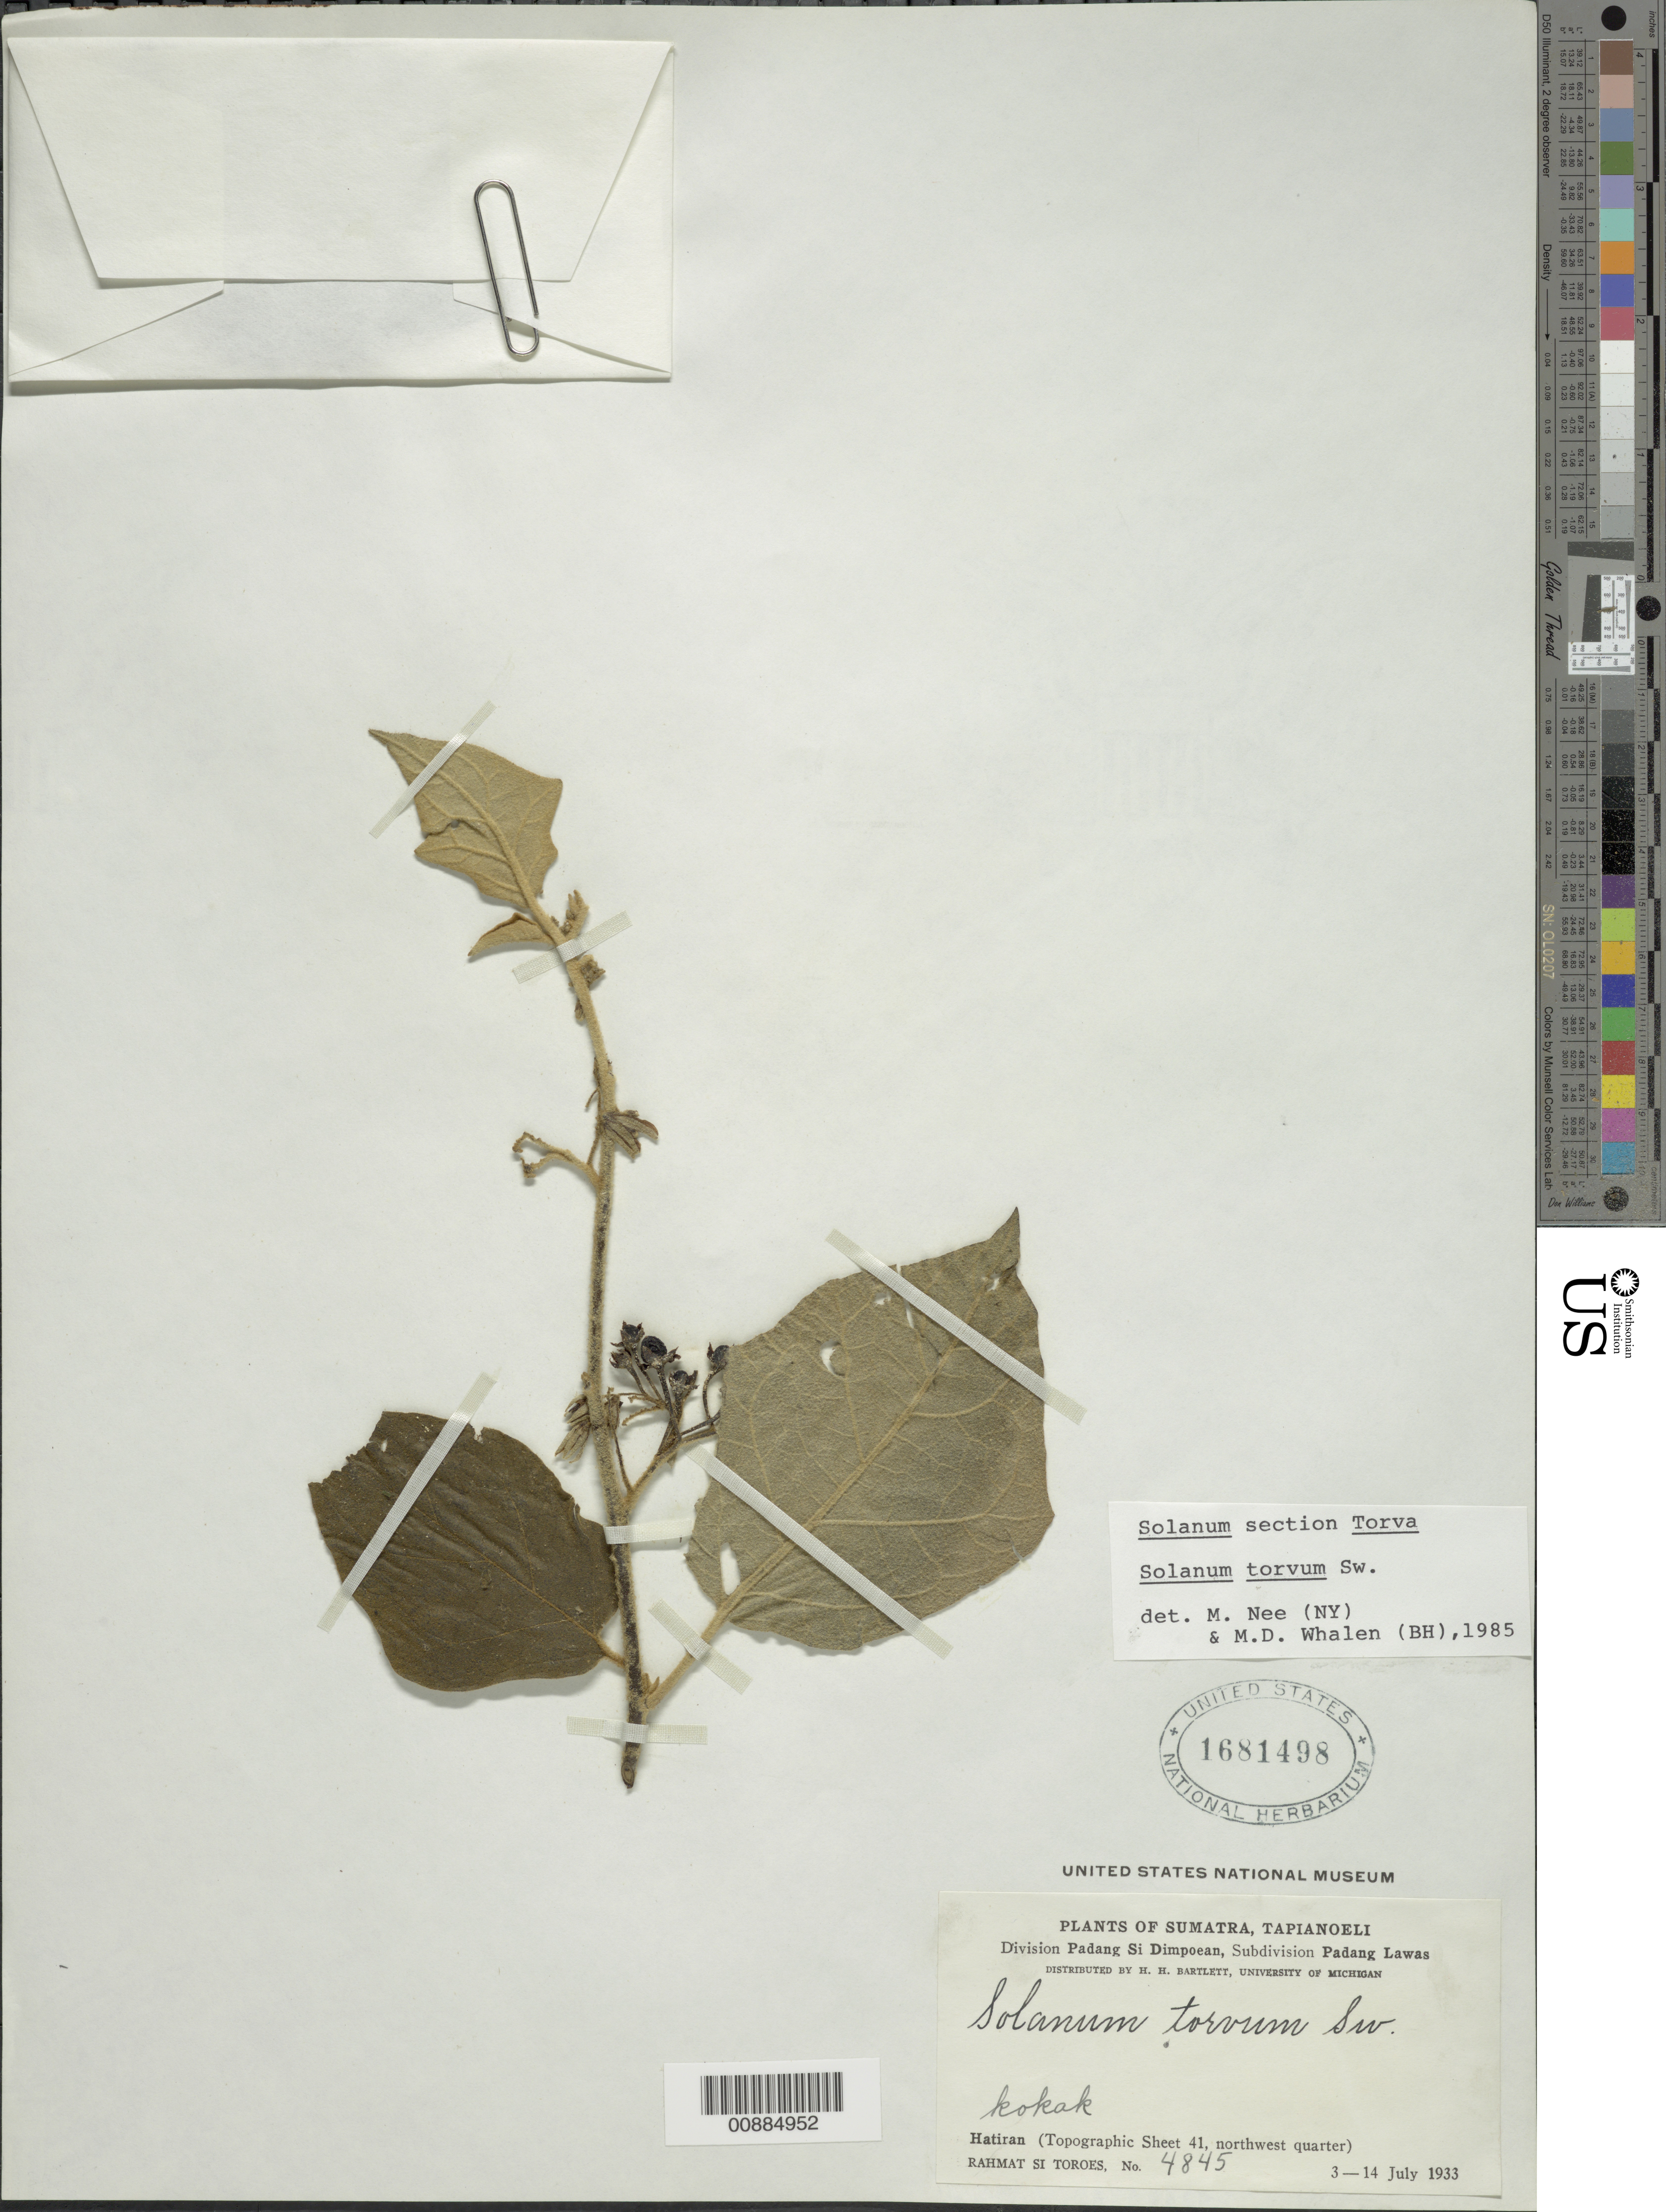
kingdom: Plantae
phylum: Tracheophyta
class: Magnoliopsida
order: Solanales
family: Solanaceae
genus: Solanum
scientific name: Solanum torvum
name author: Sw.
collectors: Rahmat Si Boeea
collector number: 4845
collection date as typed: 03 Jul 1933 to 14 Jul 1933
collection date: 1933-07-03/1933-07-14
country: Indonesia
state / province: Sumatra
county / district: Sumatera Utara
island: Sumatra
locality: Division Padang Si Simpoean, Subidivions Padang Lawas. Hatiran. Sibola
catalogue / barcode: US 1681498